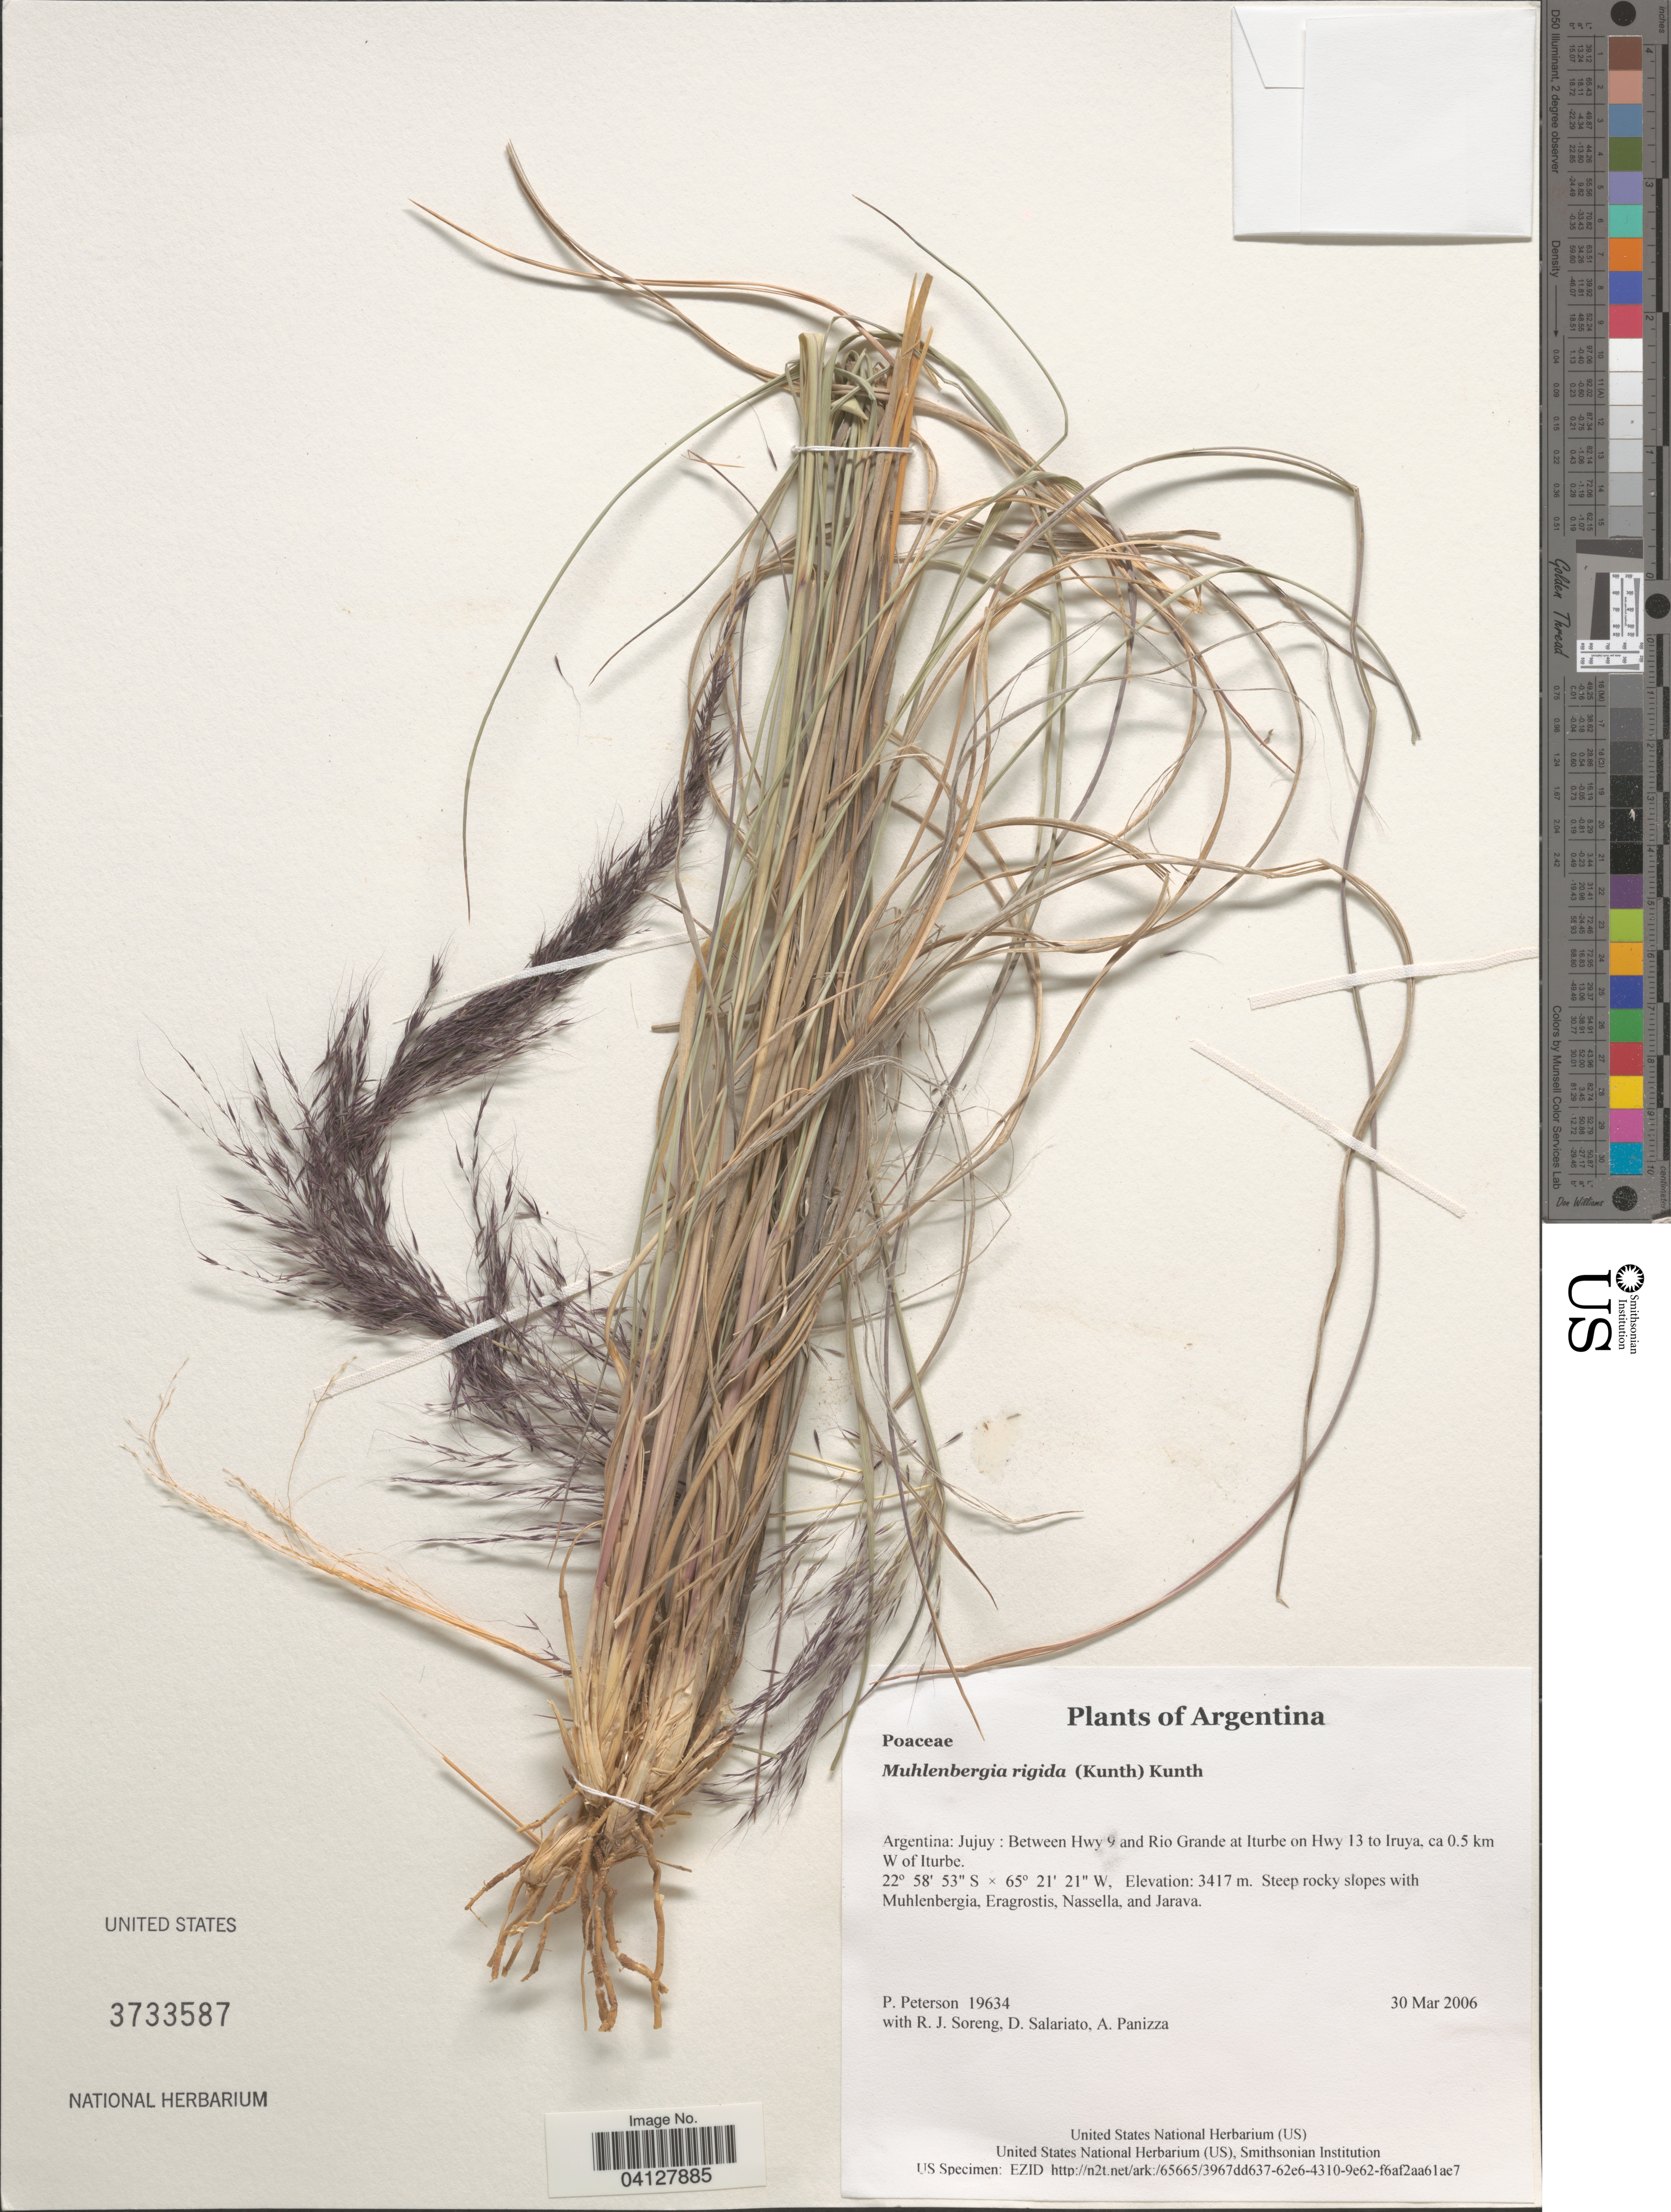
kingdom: Plantae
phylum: Tracheophyta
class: Liliopsida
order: Poales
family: Poaceae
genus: Muhlenbergia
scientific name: Muhlenbergia rigida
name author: (Kunth) Kunth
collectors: P. Peterson, R. J. Soreng, D. Salariato & A. Panizza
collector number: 19634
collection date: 2006-03-30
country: Argentina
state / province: Jujuy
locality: Between Hwy 9 and Rio Grande at Iturbe on Hwy 13 to Iruya, ca 0.5 km W of Iturbe.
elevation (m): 3417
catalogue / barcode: US 3733587